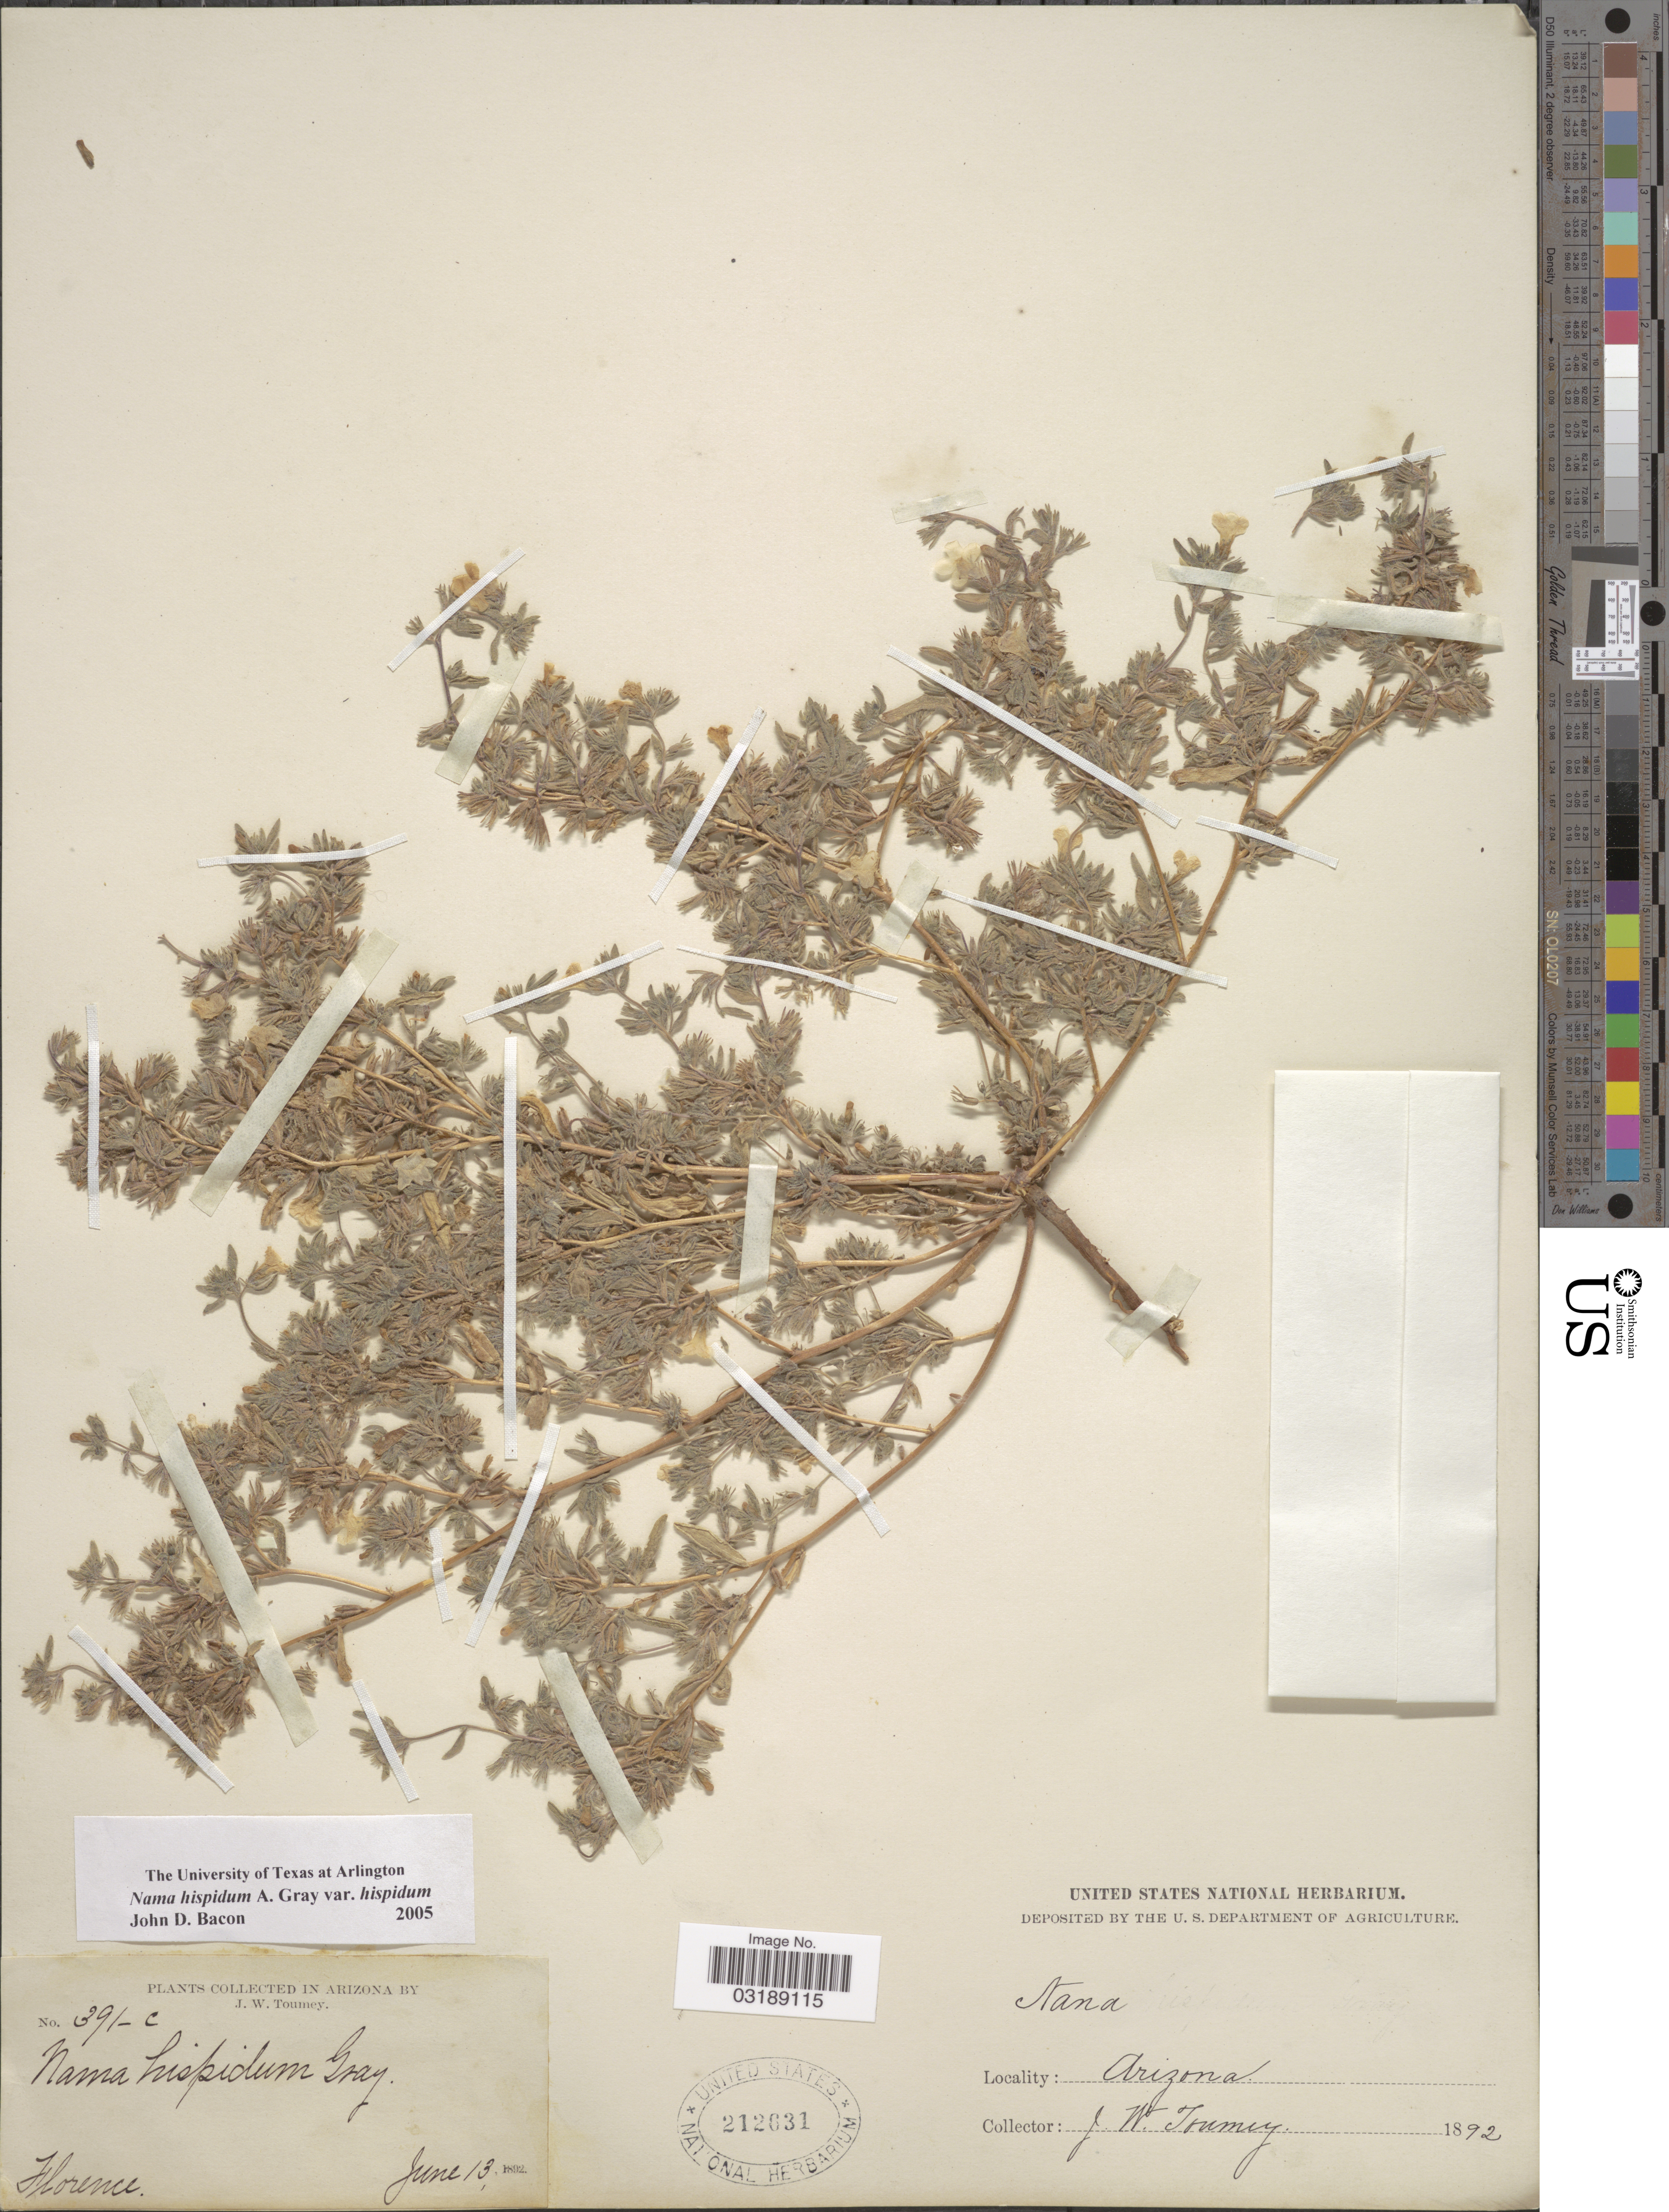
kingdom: Plantae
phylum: Tracheophyta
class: Magnoliopsida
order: Boraginales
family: Namaceae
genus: Nama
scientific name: Nama hispida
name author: A. Gray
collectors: J. W. Toumey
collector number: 391-c.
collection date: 1892-06-13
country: United States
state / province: Arizona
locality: Florence.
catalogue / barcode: US 212631